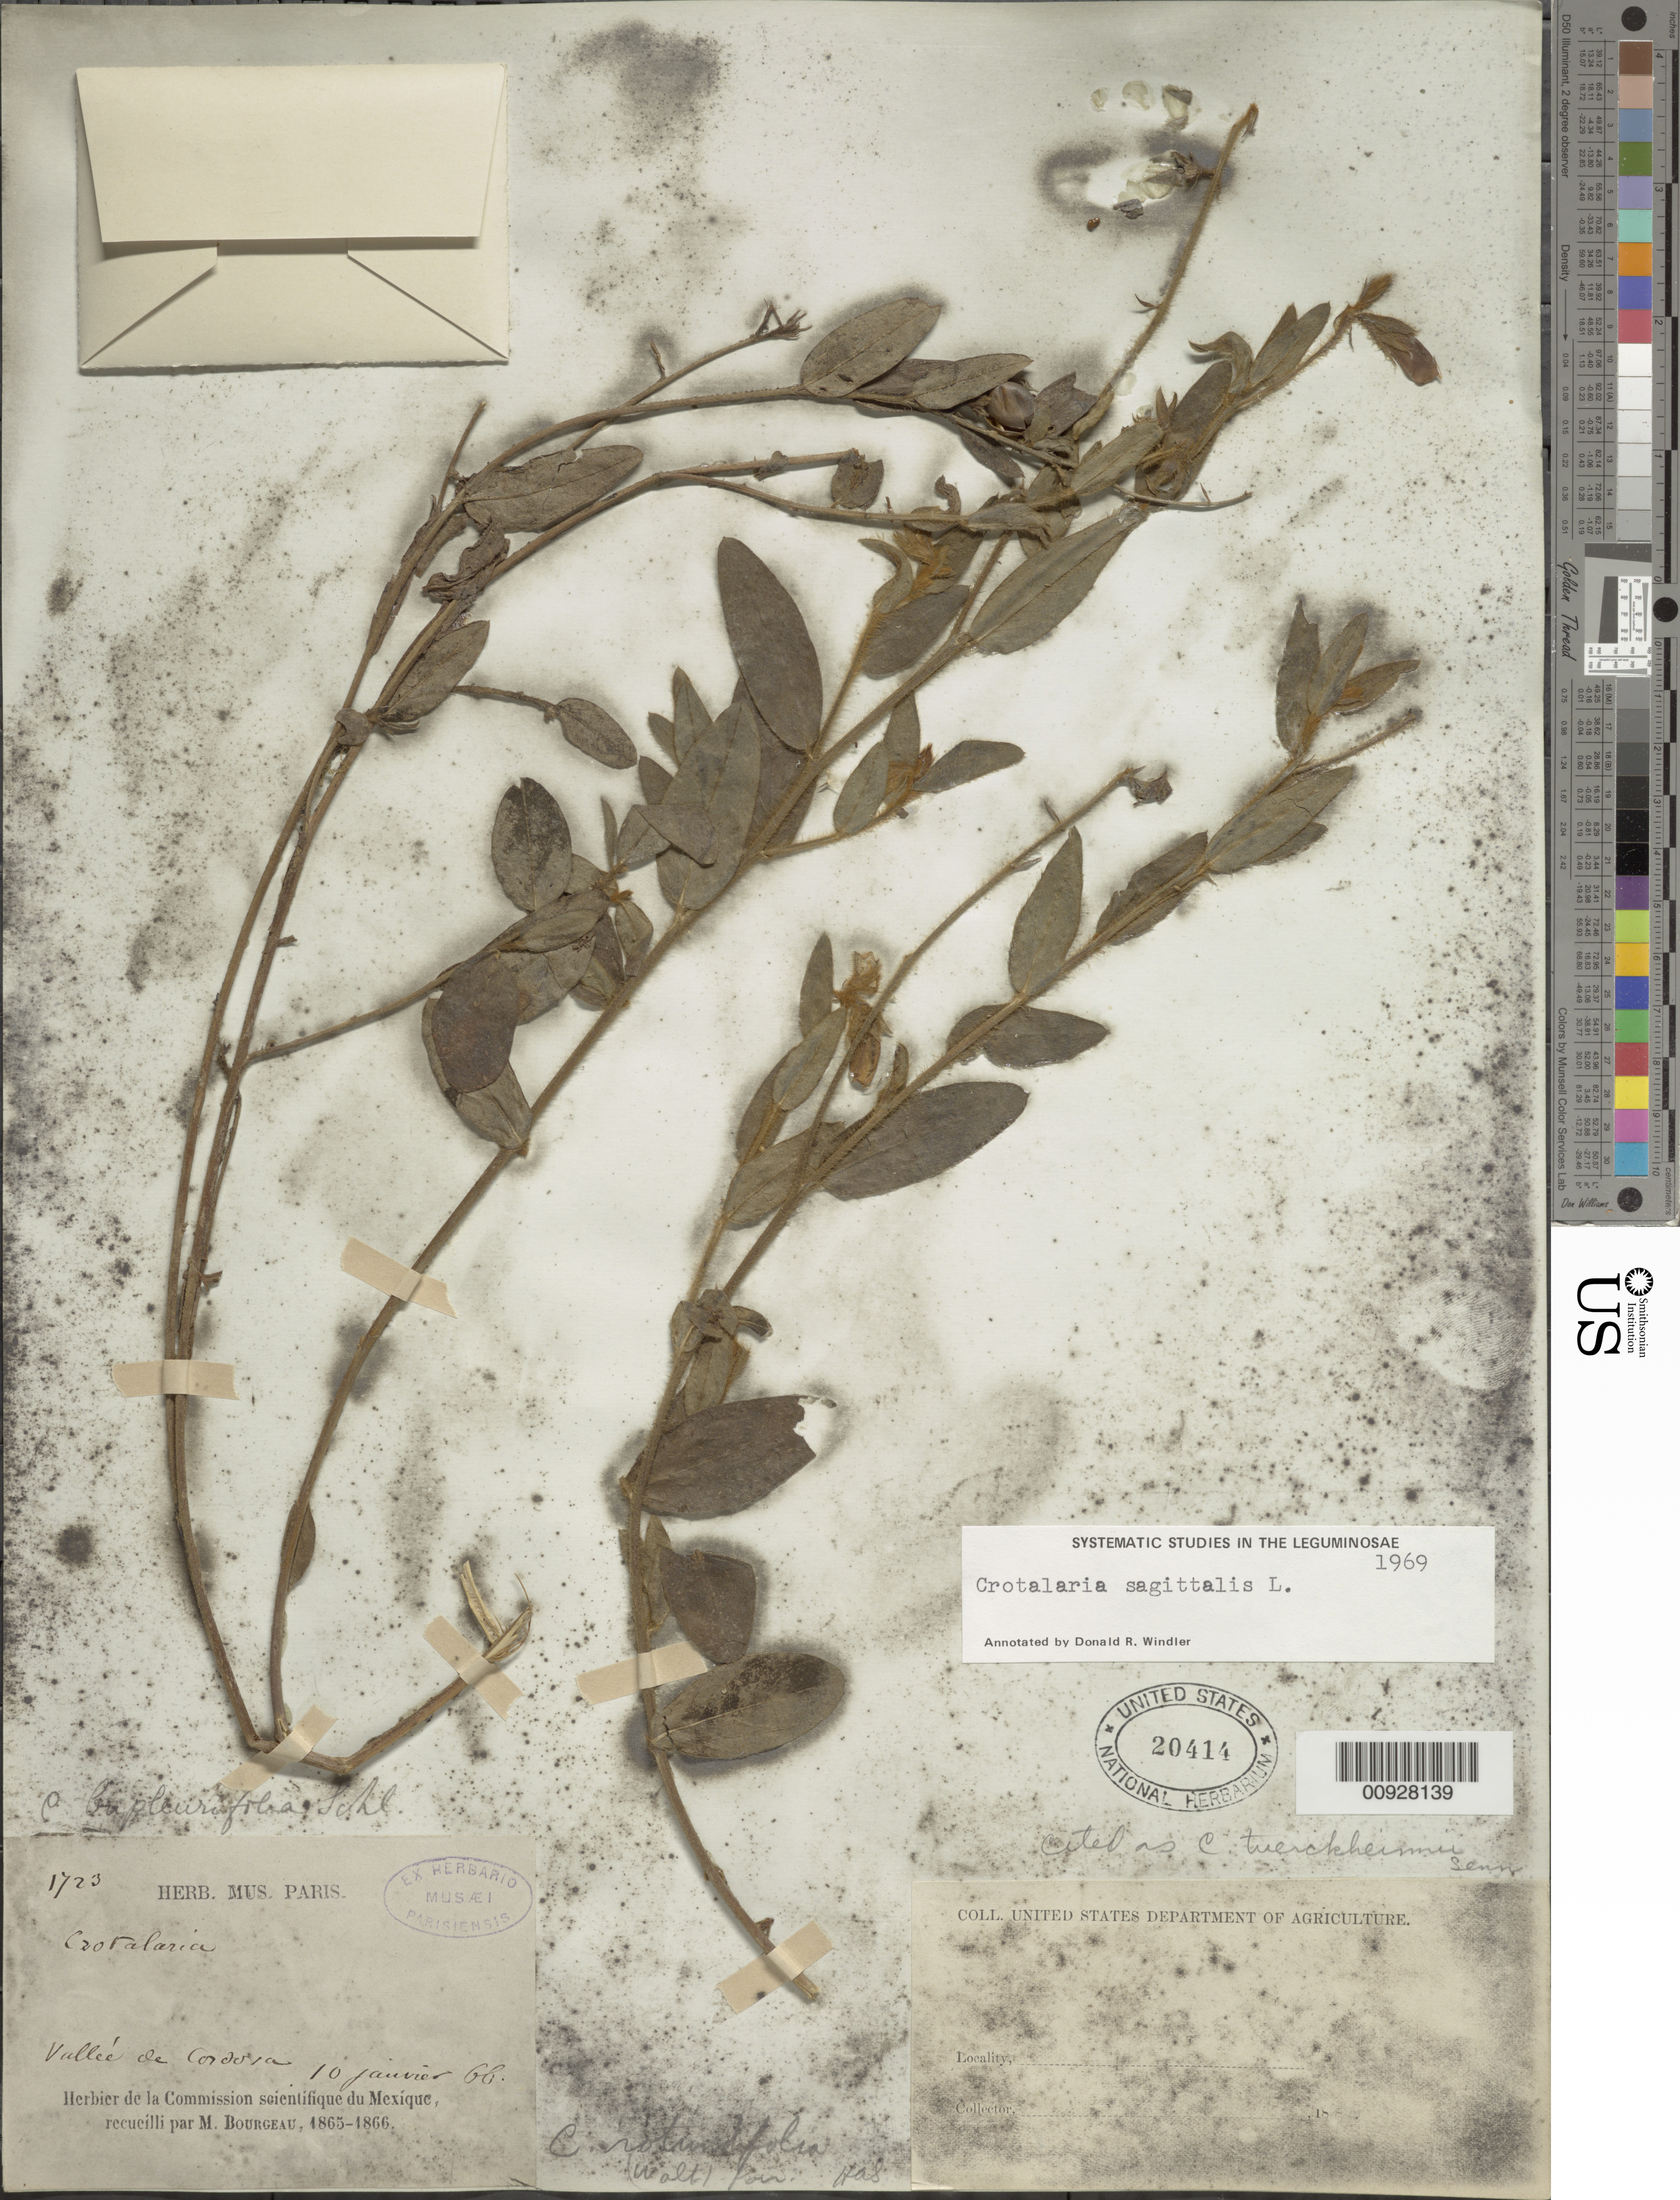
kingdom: Plantae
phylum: Tracheophyta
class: Magnoliopsida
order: Fabales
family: Fabaceae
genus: Crotalaria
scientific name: Crotalaria sagittalis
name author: L.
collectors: E. Bourgeau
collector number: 1723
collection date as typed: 10 Jan 1866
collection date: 1866-01-10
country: Mexico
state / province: Veracruz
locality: Vallée de Cordova.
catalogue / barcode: US 20414